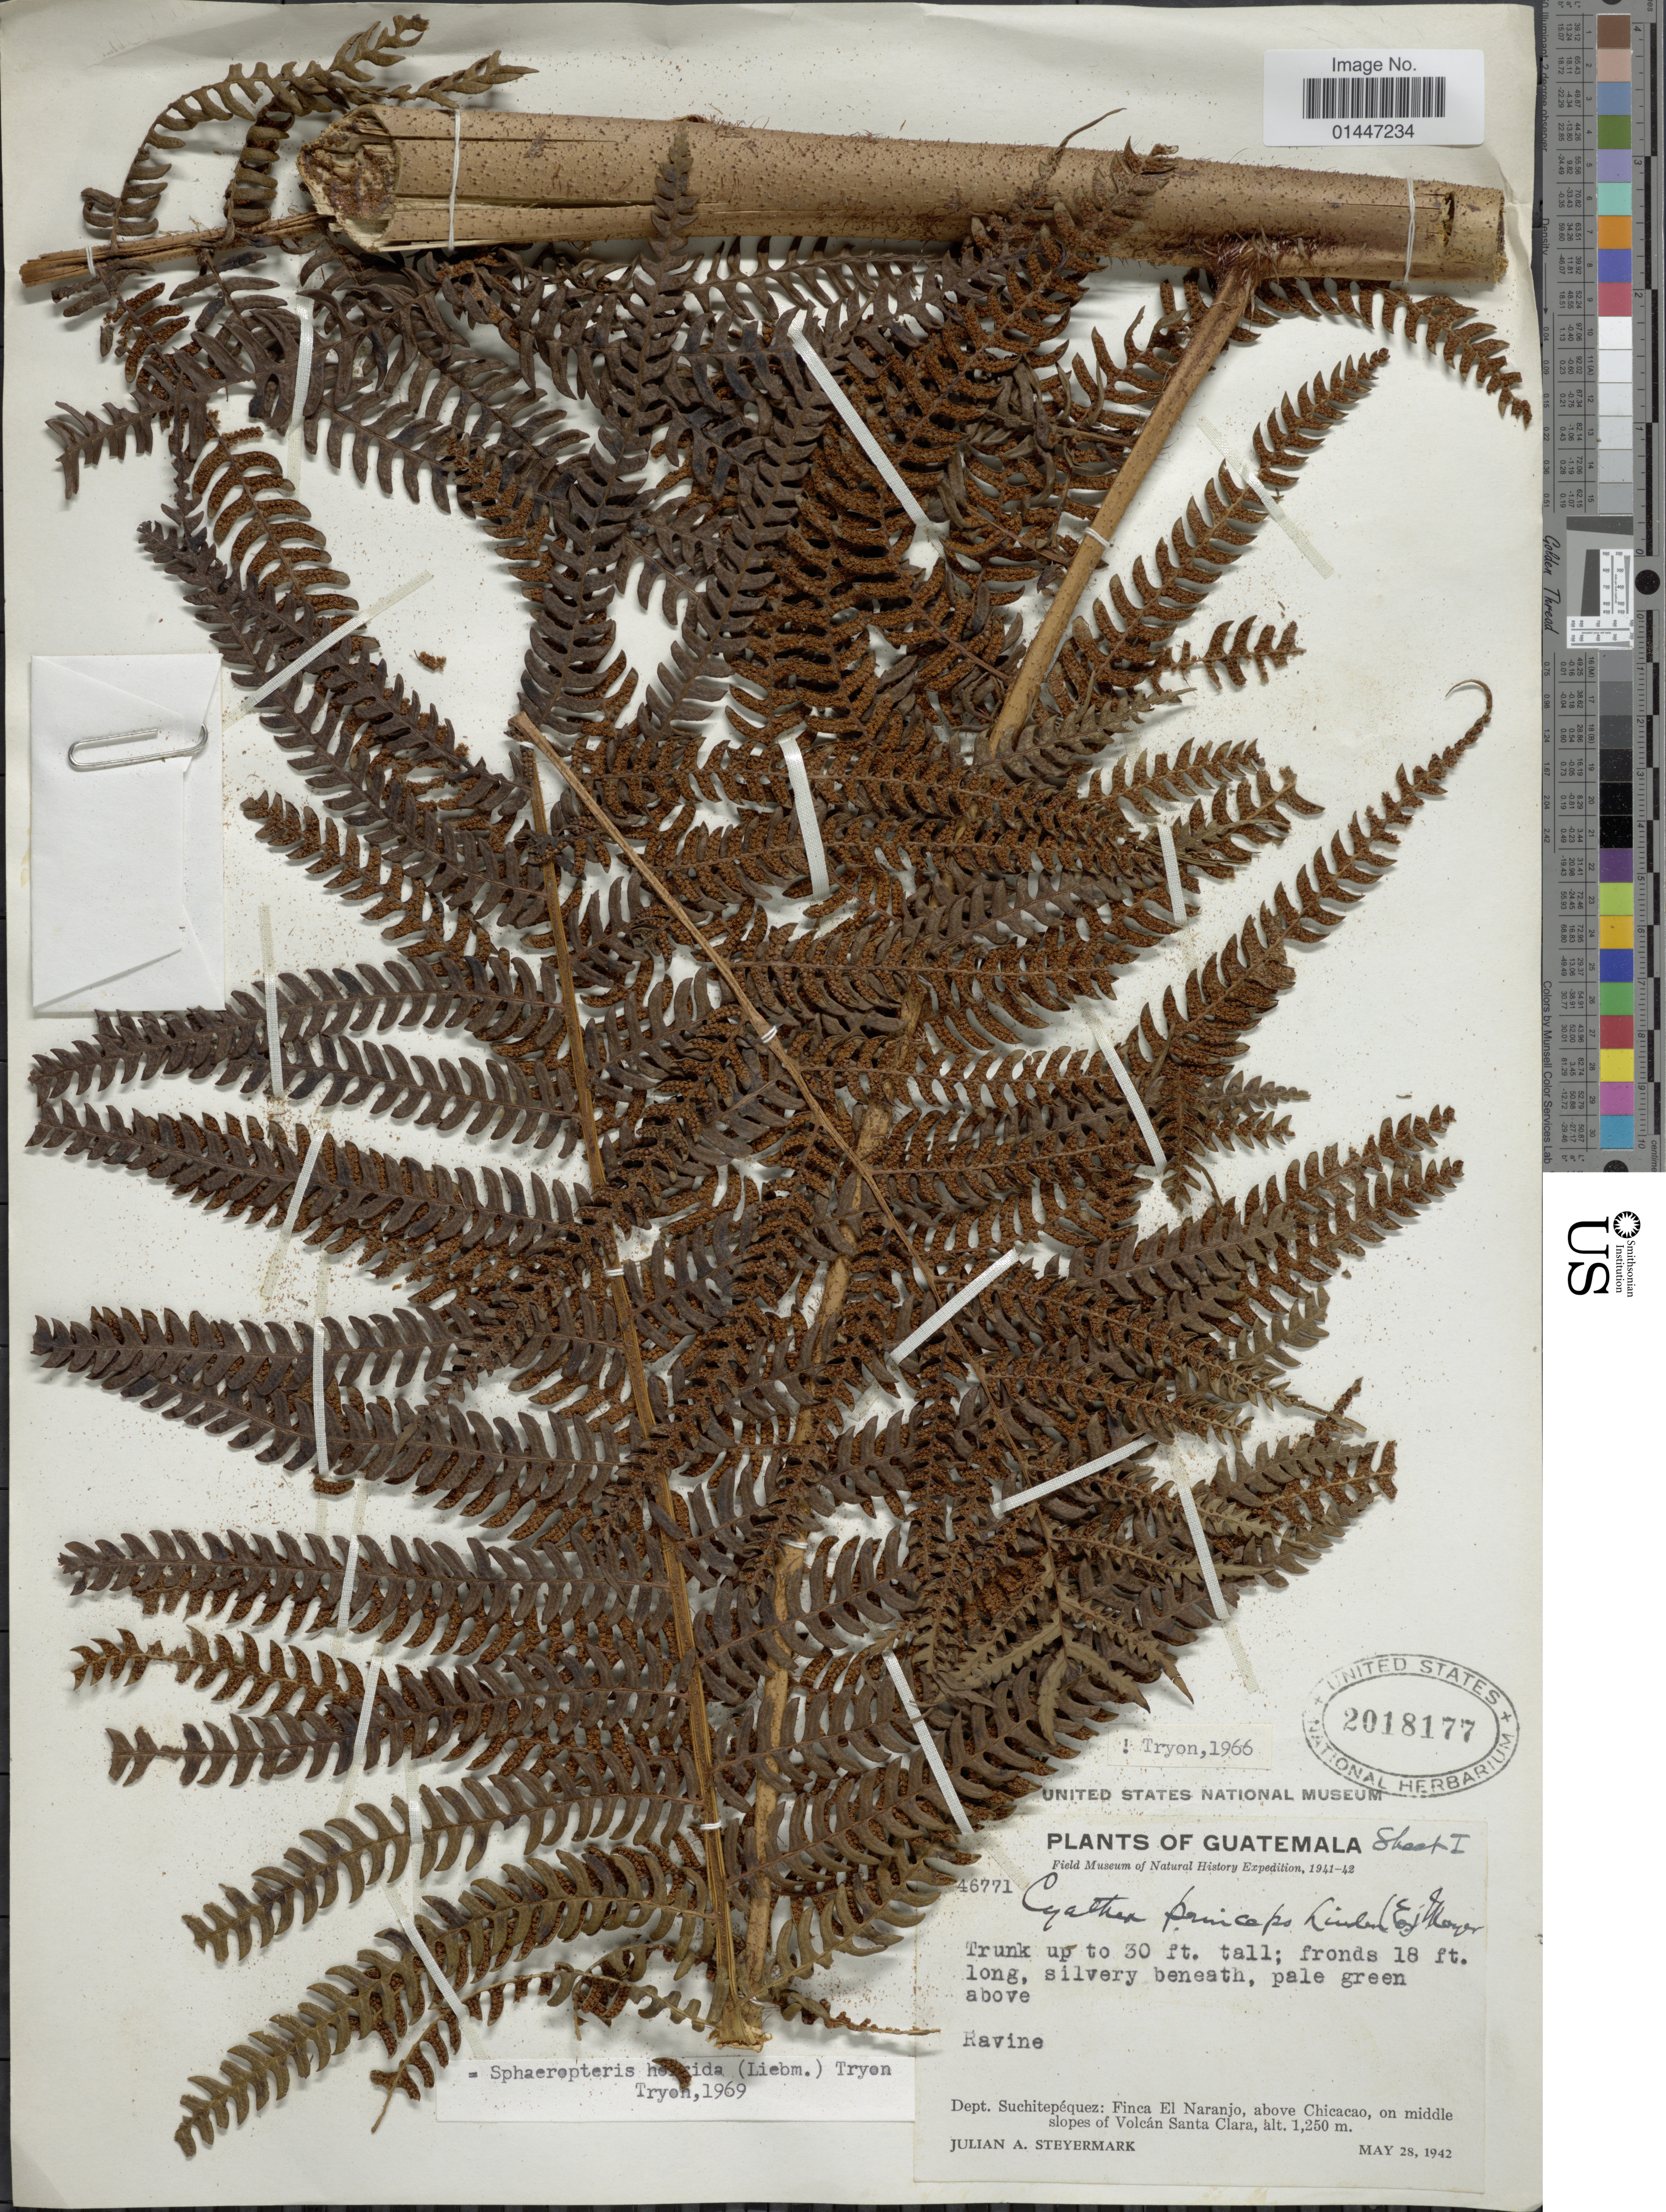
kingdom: Plantae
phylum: Tracheophyta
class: Polypodiopsida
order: Cyatheales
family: Cyatheaceae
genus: Sphaeropteris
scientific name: Sphaeropteris horrida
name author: (Liebm.) R.M. Tryon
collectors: J. Steyermark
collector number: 46771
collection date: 1942-05-28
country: Guatemala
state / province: Suchitepéquez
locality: Dept. Suchitepequez: Finca El Naranjo, above Chicacao, on middle slopes of Volcan Santa Clara.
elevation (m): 1250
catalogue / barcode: US 2018177